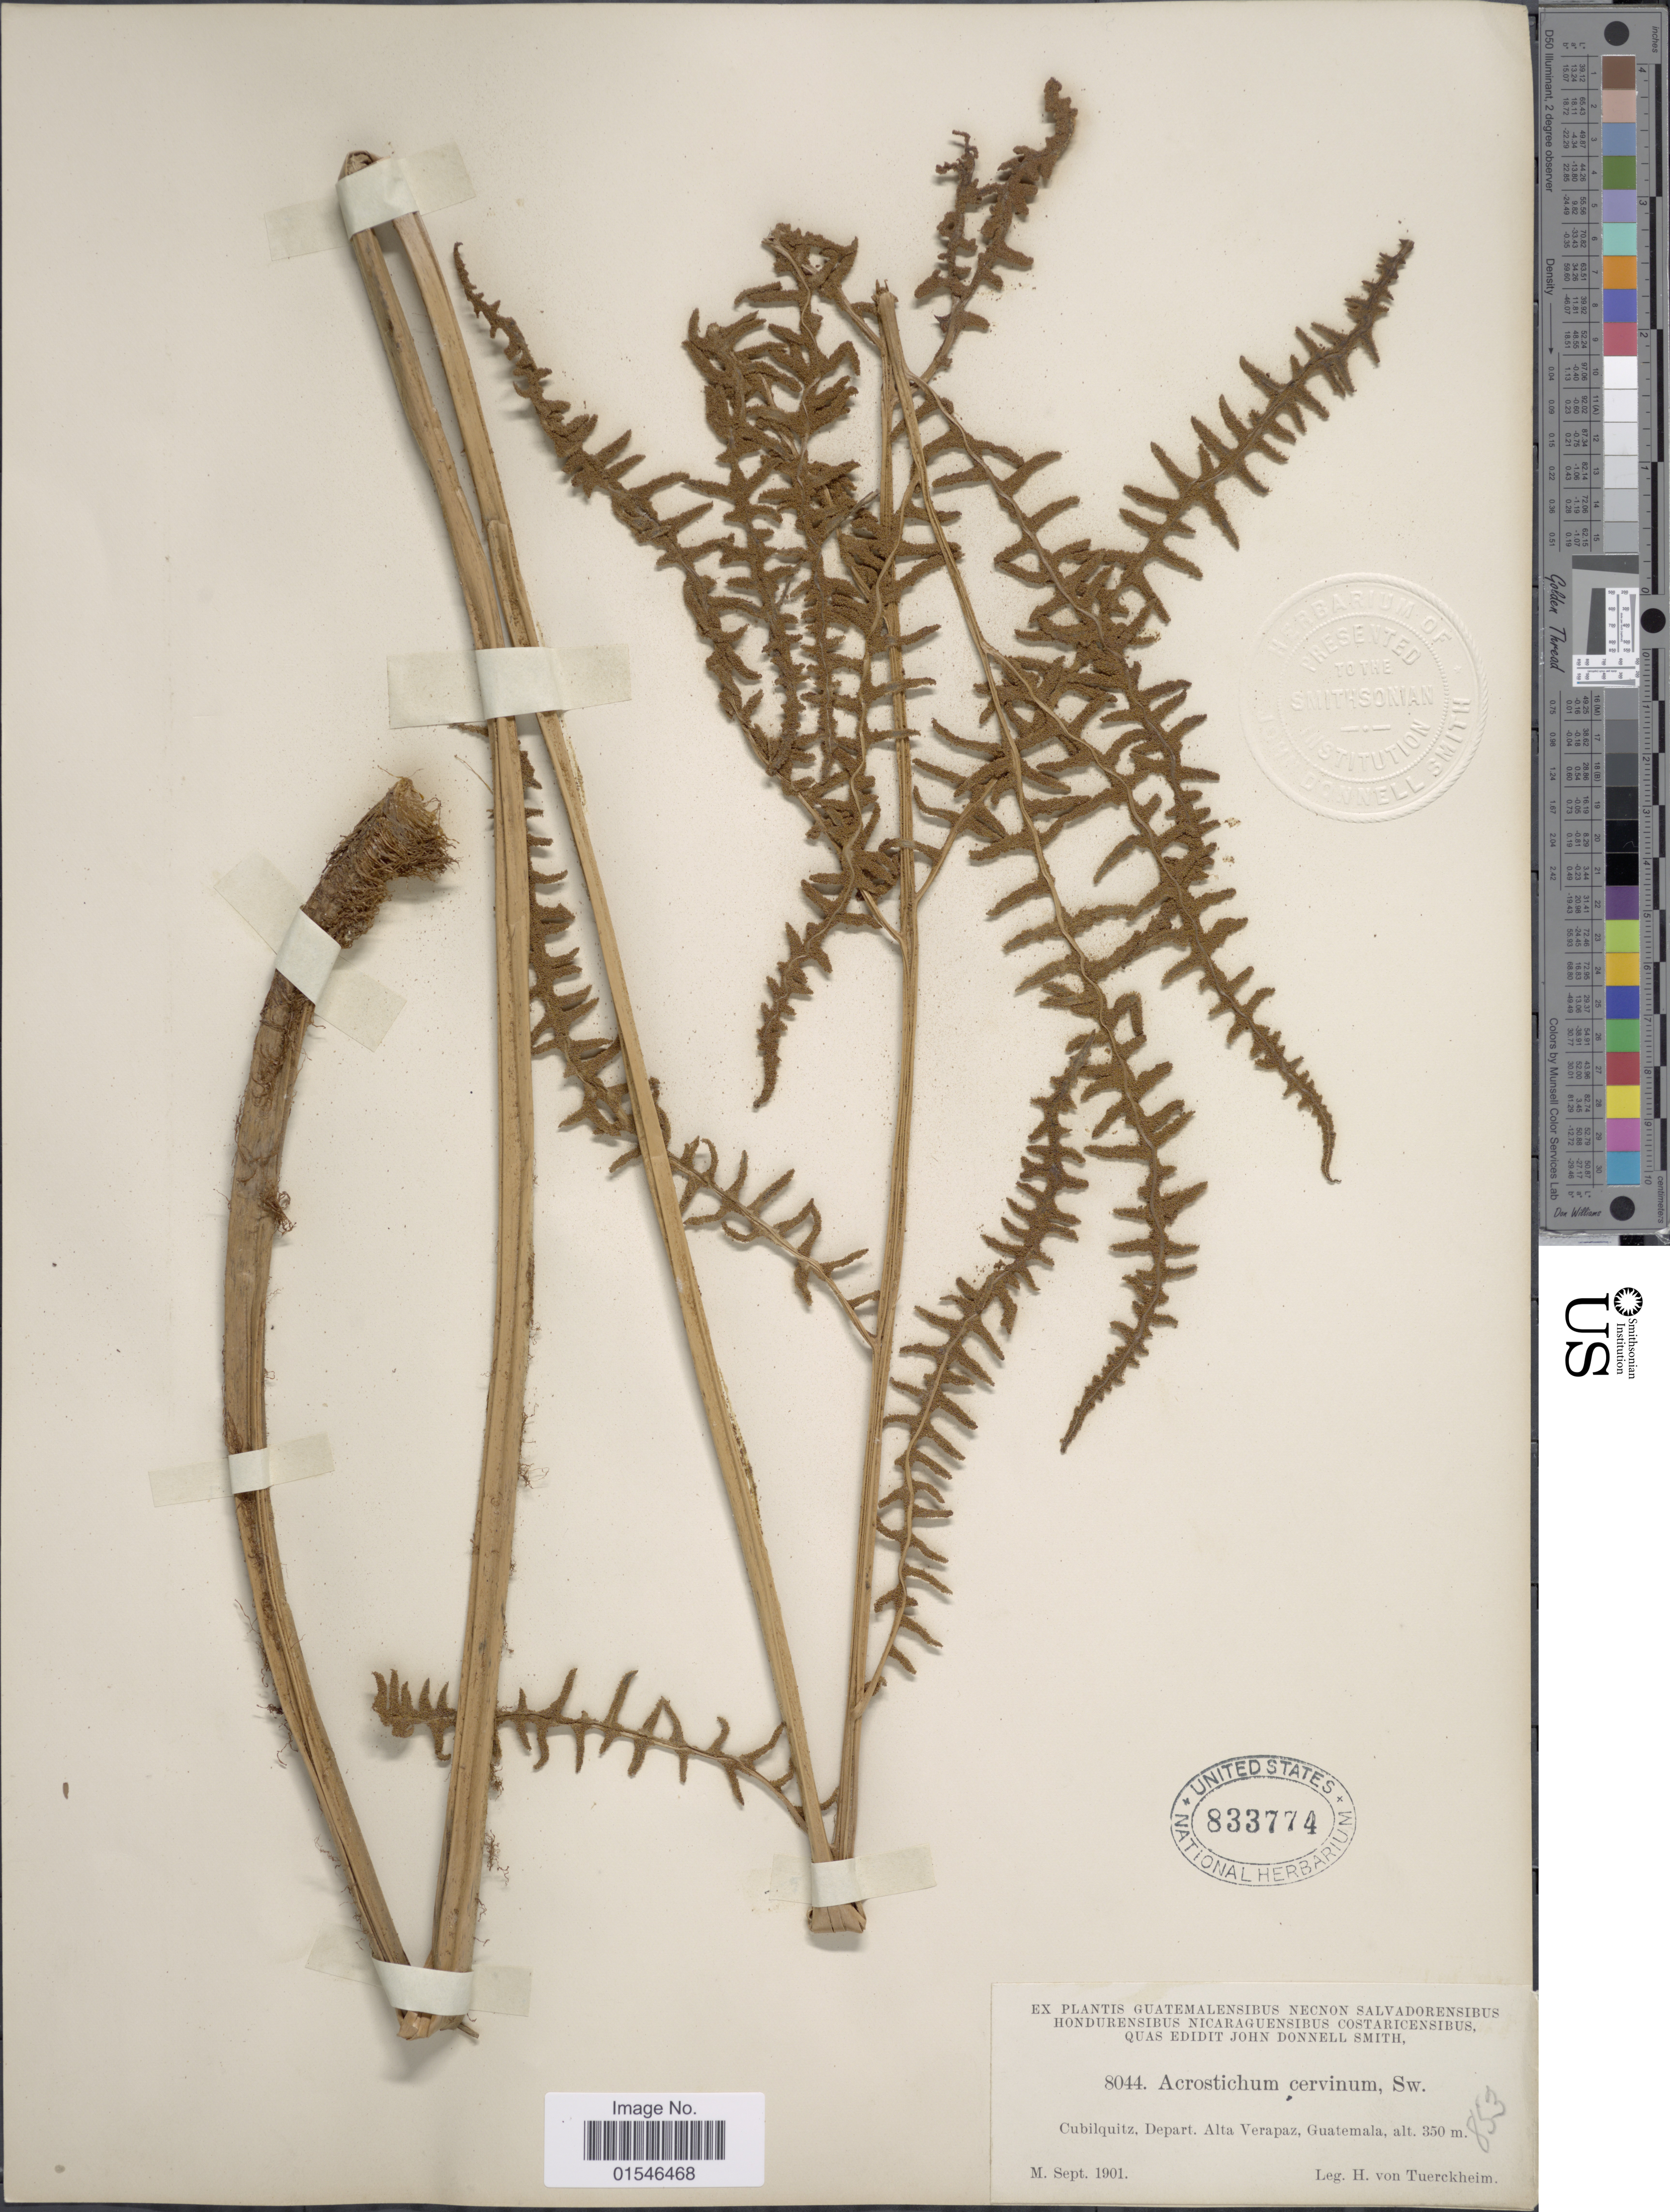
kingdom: Plantae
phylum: Tracheophyta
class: Polypodiopsida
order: Polypodiales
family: Dryopteridaceae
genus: Olfersia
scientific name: Olfersia cervina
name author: (L.) Kunze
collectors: H. von Türckheim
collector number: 8044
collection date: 1901-09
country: Guatemala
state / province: Alta Verapaz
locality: Cubilquitz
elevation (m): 350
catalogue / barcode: US 833774